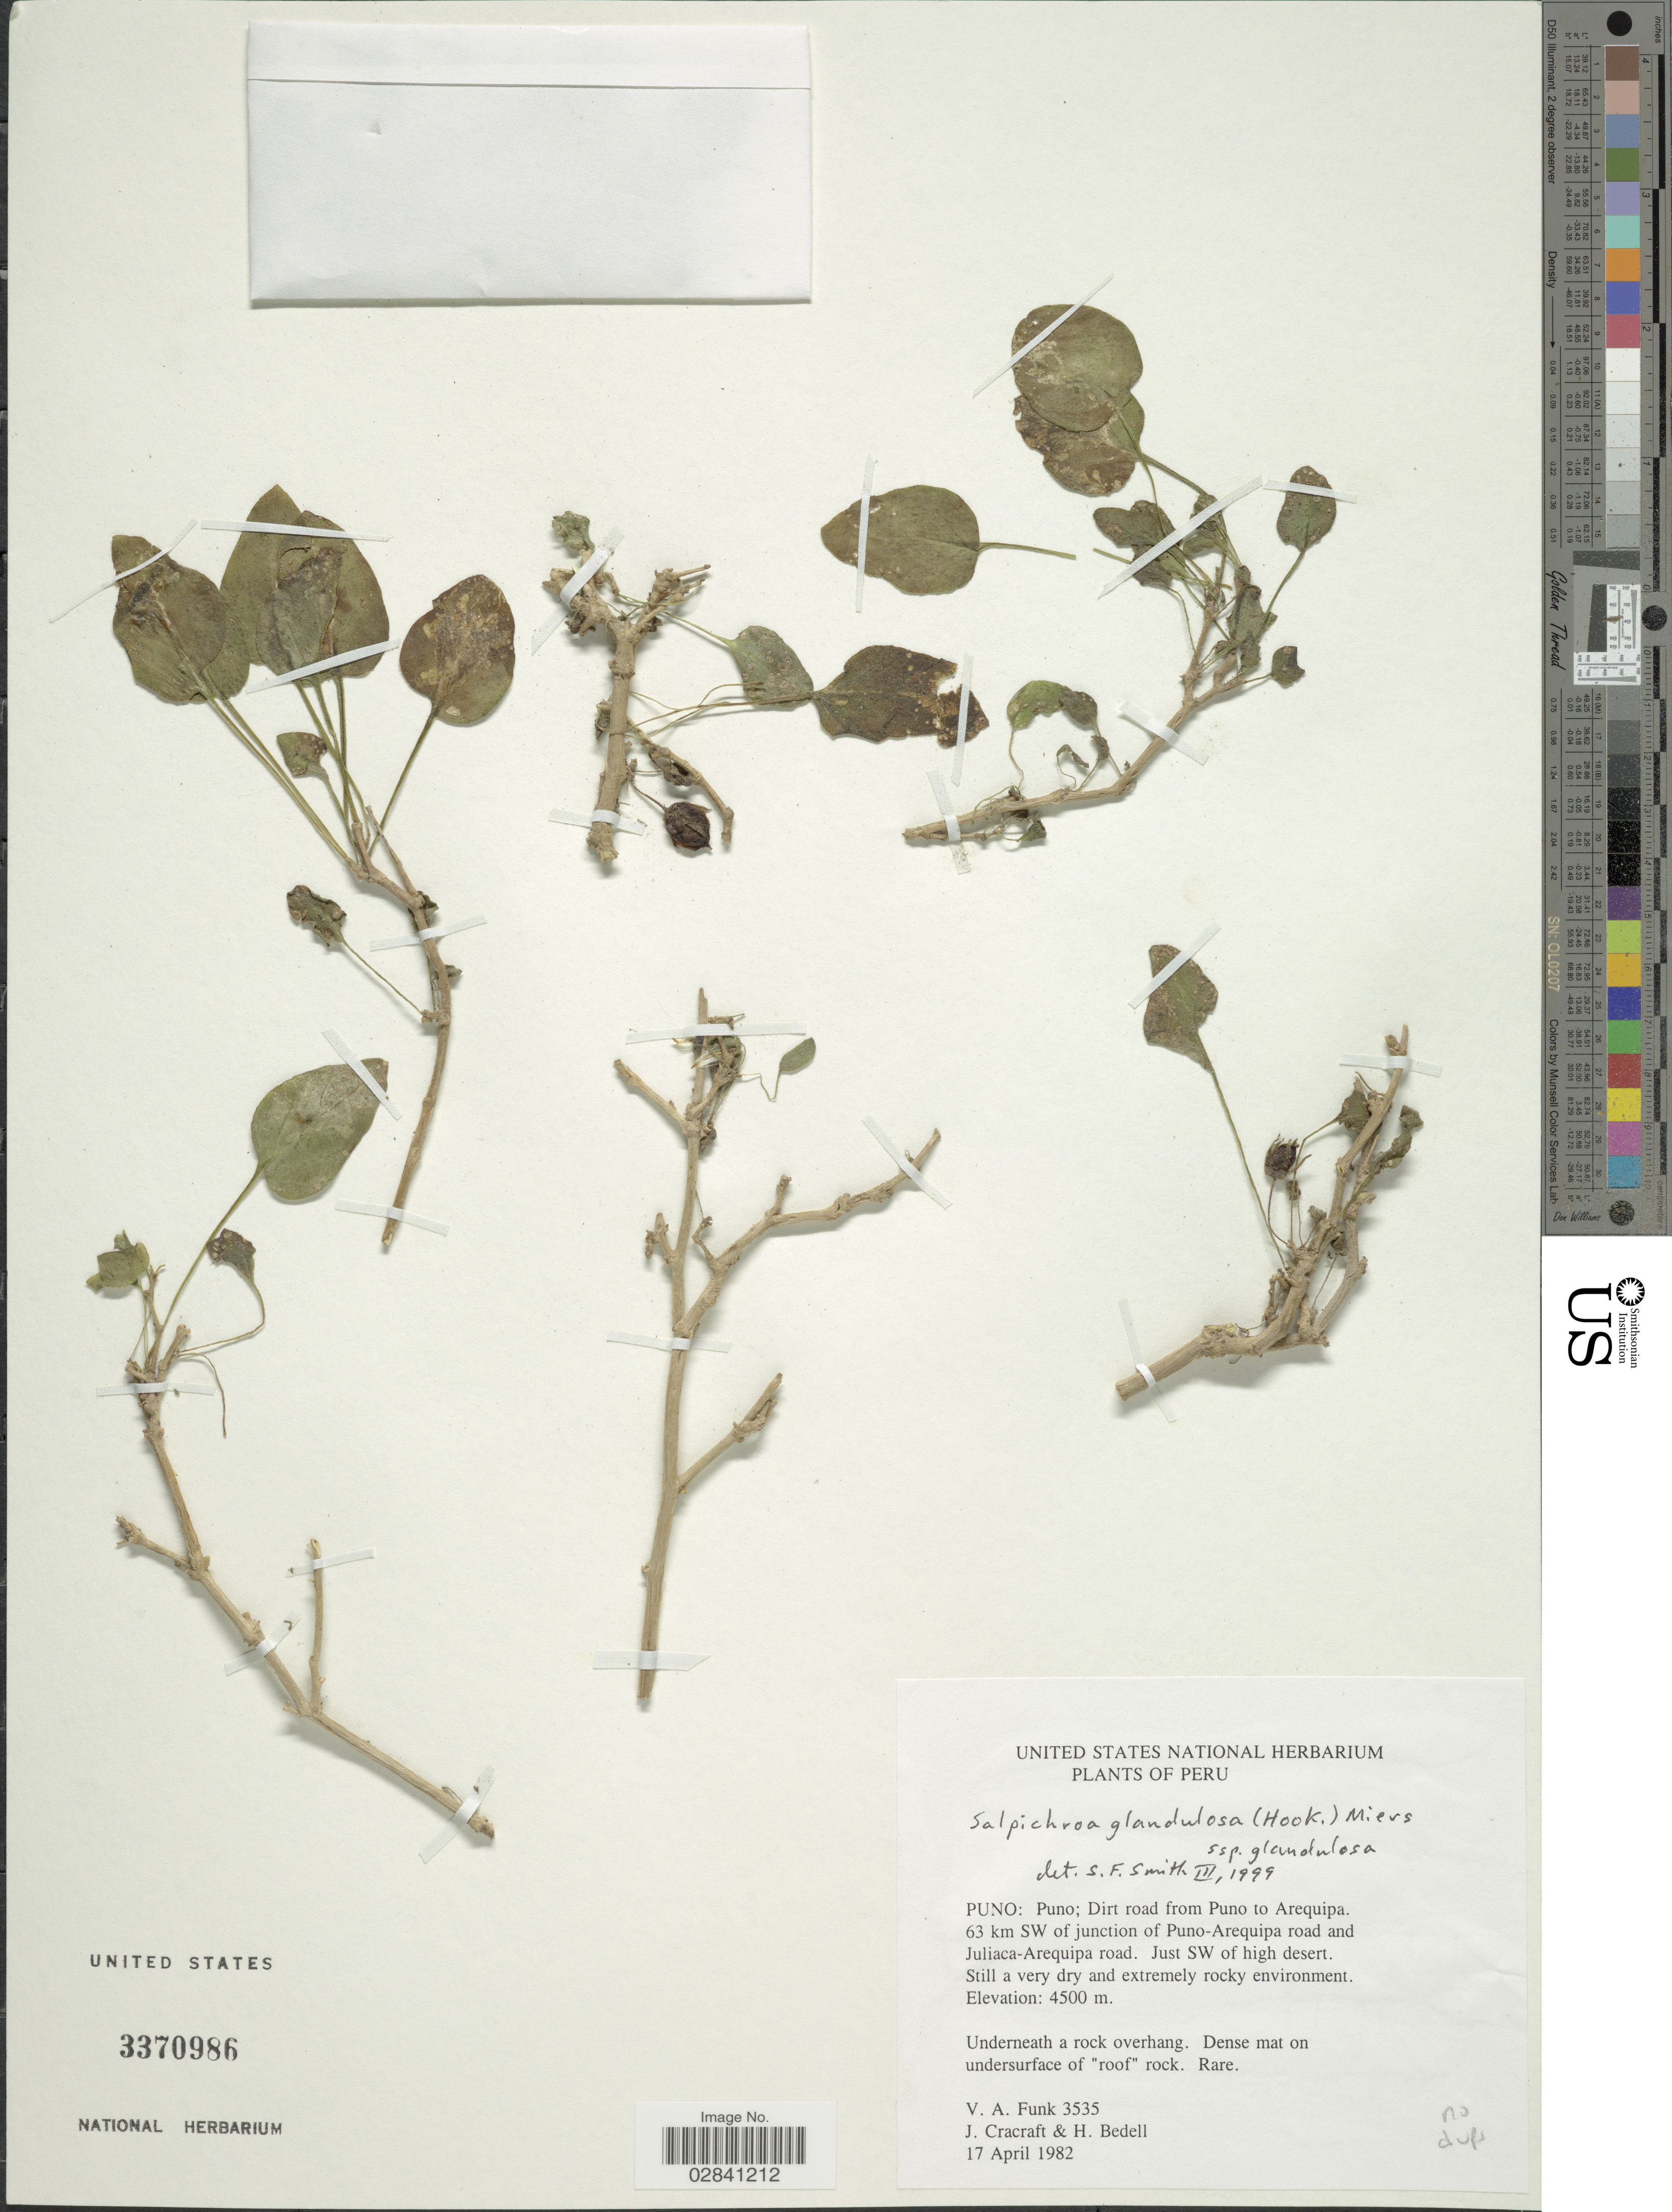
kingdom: Plantae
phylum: Tracheophyta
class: Magnoliopsida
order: Solanales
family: Solanaceae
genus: Salpichroa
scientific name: Salpichroa glandulosa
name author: (Hook.) Miers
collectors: V. Funk, J. L. Cracraft & H. Bedell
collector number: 3535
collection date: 1982-04-17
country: Peru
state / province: Puno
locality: Dirt road from Puno to Arequipa. 63 km SW of junction of Puno-Arequipa road and Juliaca-Arequipa road. Just SW of high desert.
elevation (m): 4500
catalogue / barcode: US 3370986